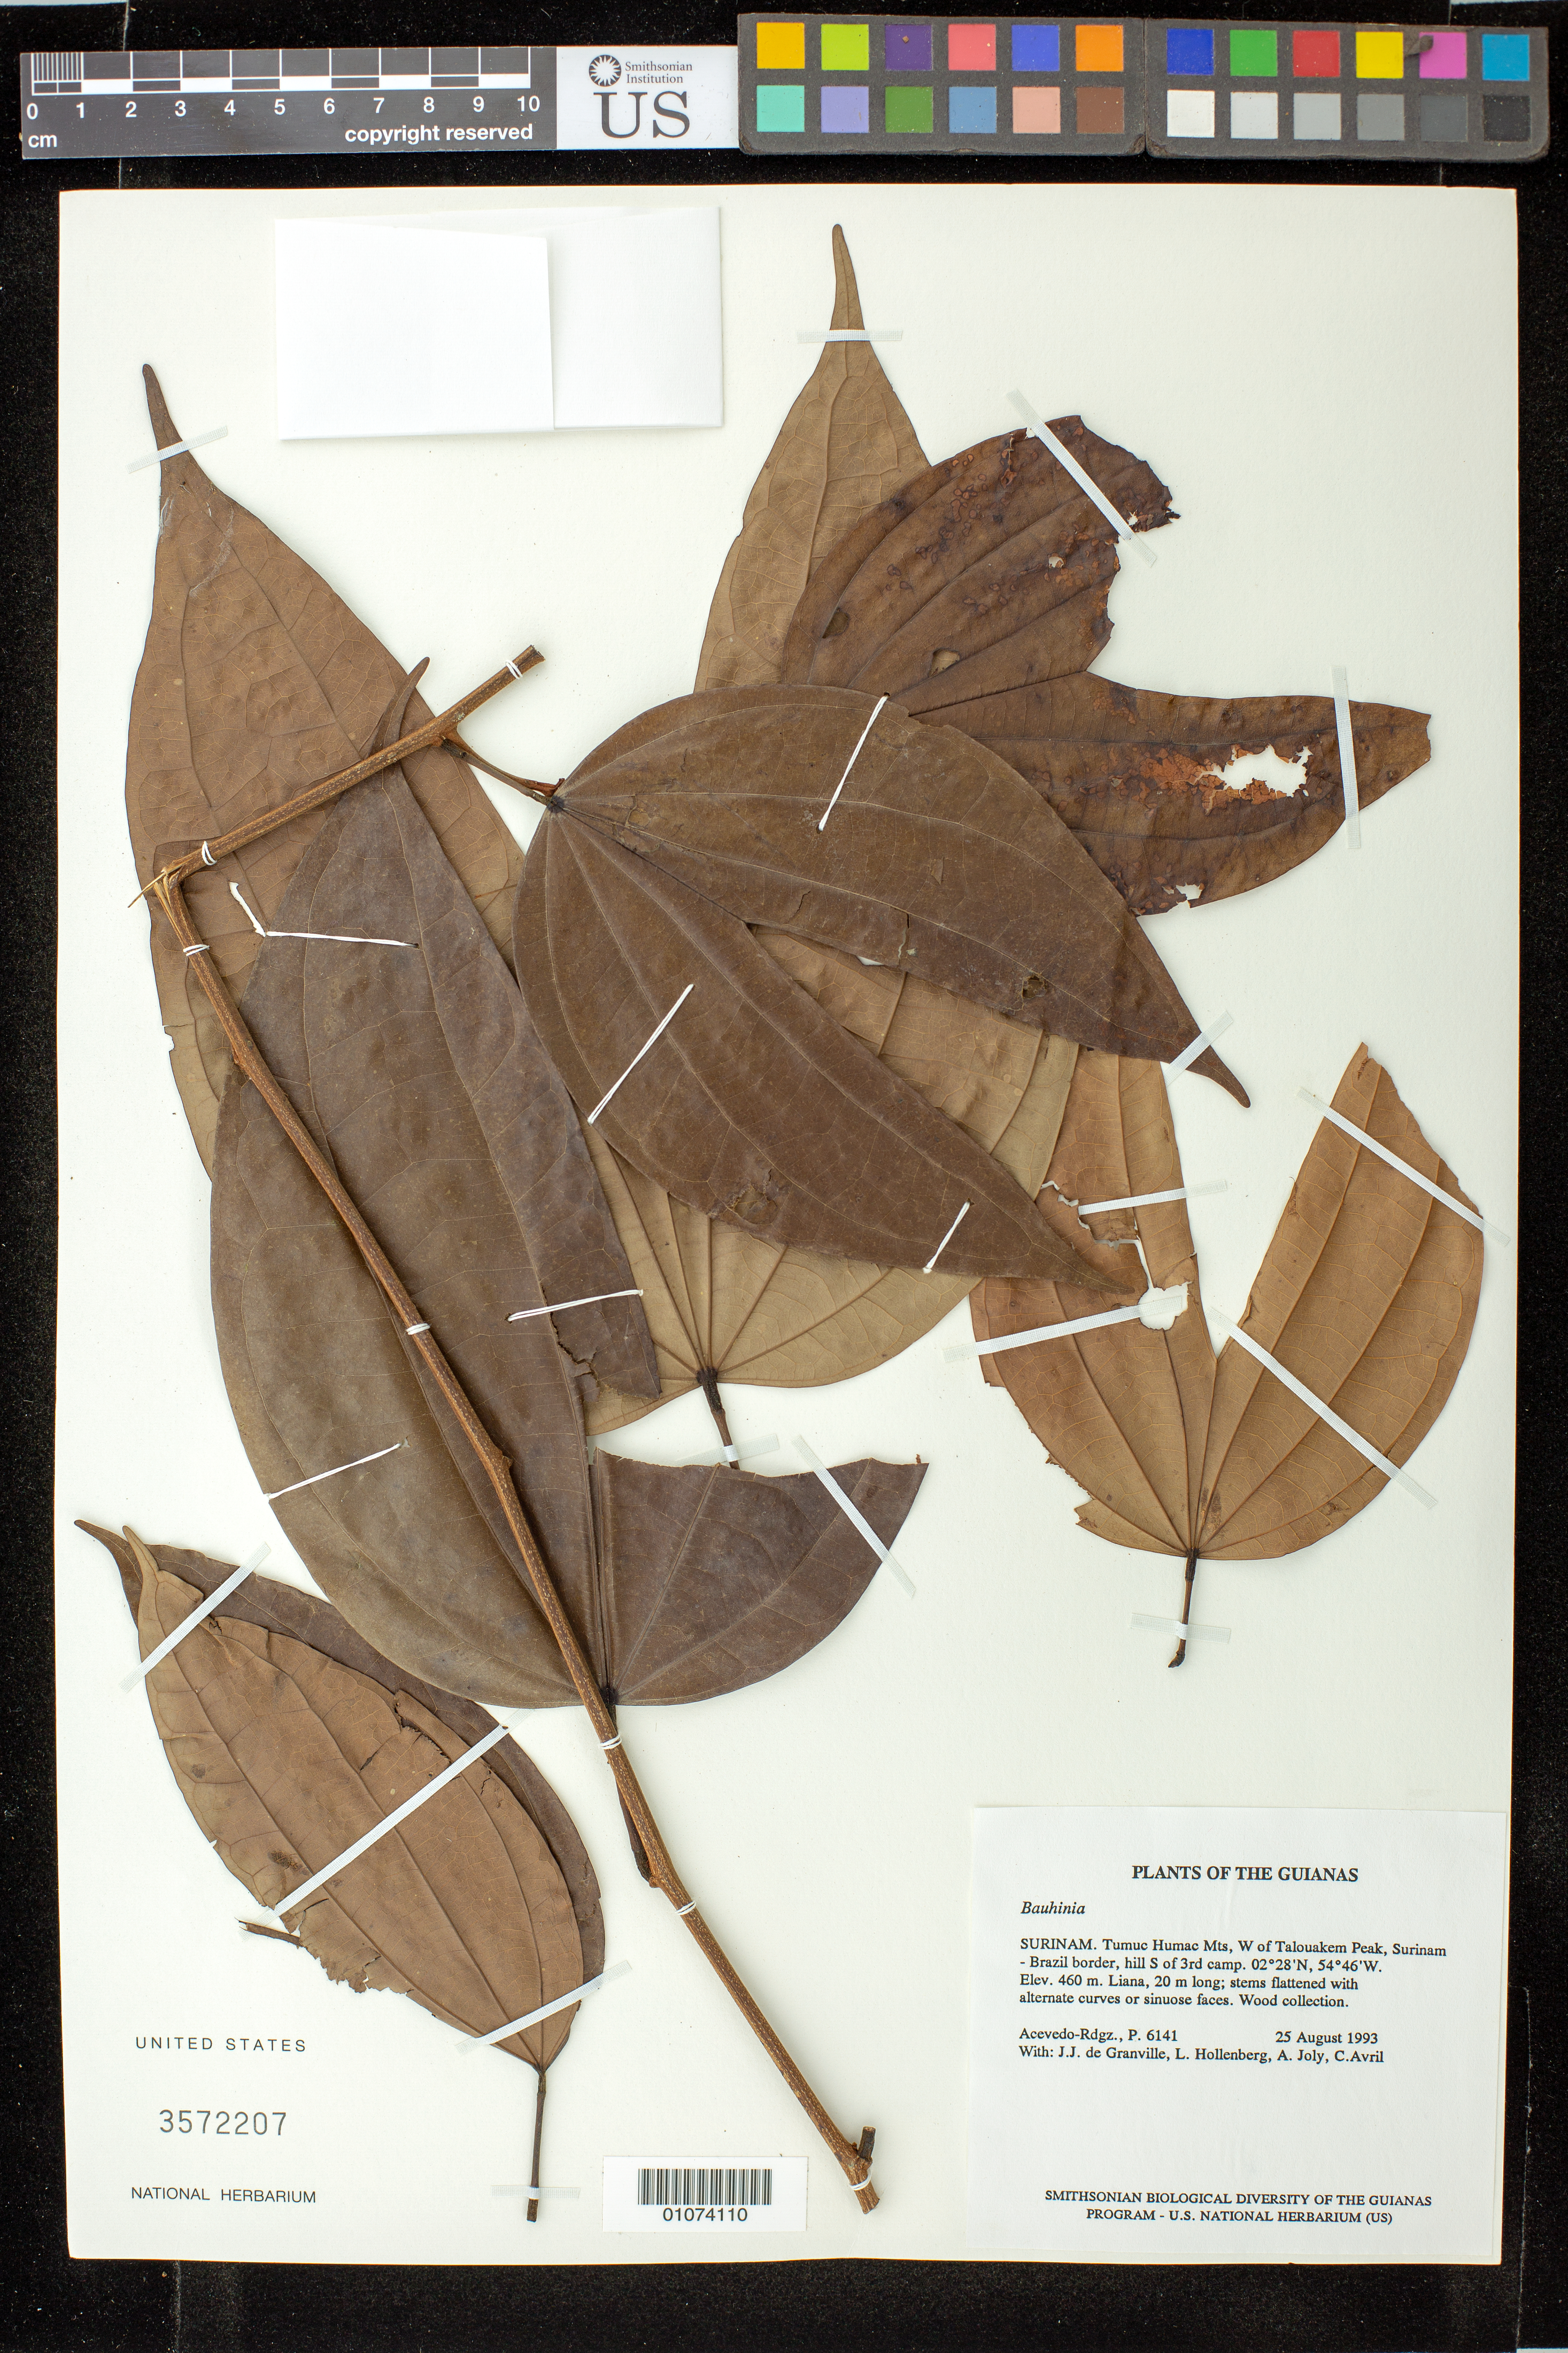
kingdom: Plantae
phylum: Tracheophyta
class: Magnoliopsida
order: Fabales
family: Fabaceae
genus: Bauhinia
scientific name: Bauhinia sp.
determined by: Barneby, Rupert C., (NY)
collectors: P. Acevedo-Rodr., J.-J. de Granville, L. Hollenberg, A. Joly & C. Avril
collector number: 6141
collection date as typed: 25 August 1993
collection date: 1993-08-25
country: Suriname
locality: Tumuc Humac Mts, W of Talouakem Peak, Surinam - Brazil border, hill S of 3rd camp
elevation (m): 460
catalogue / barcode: US 3572207